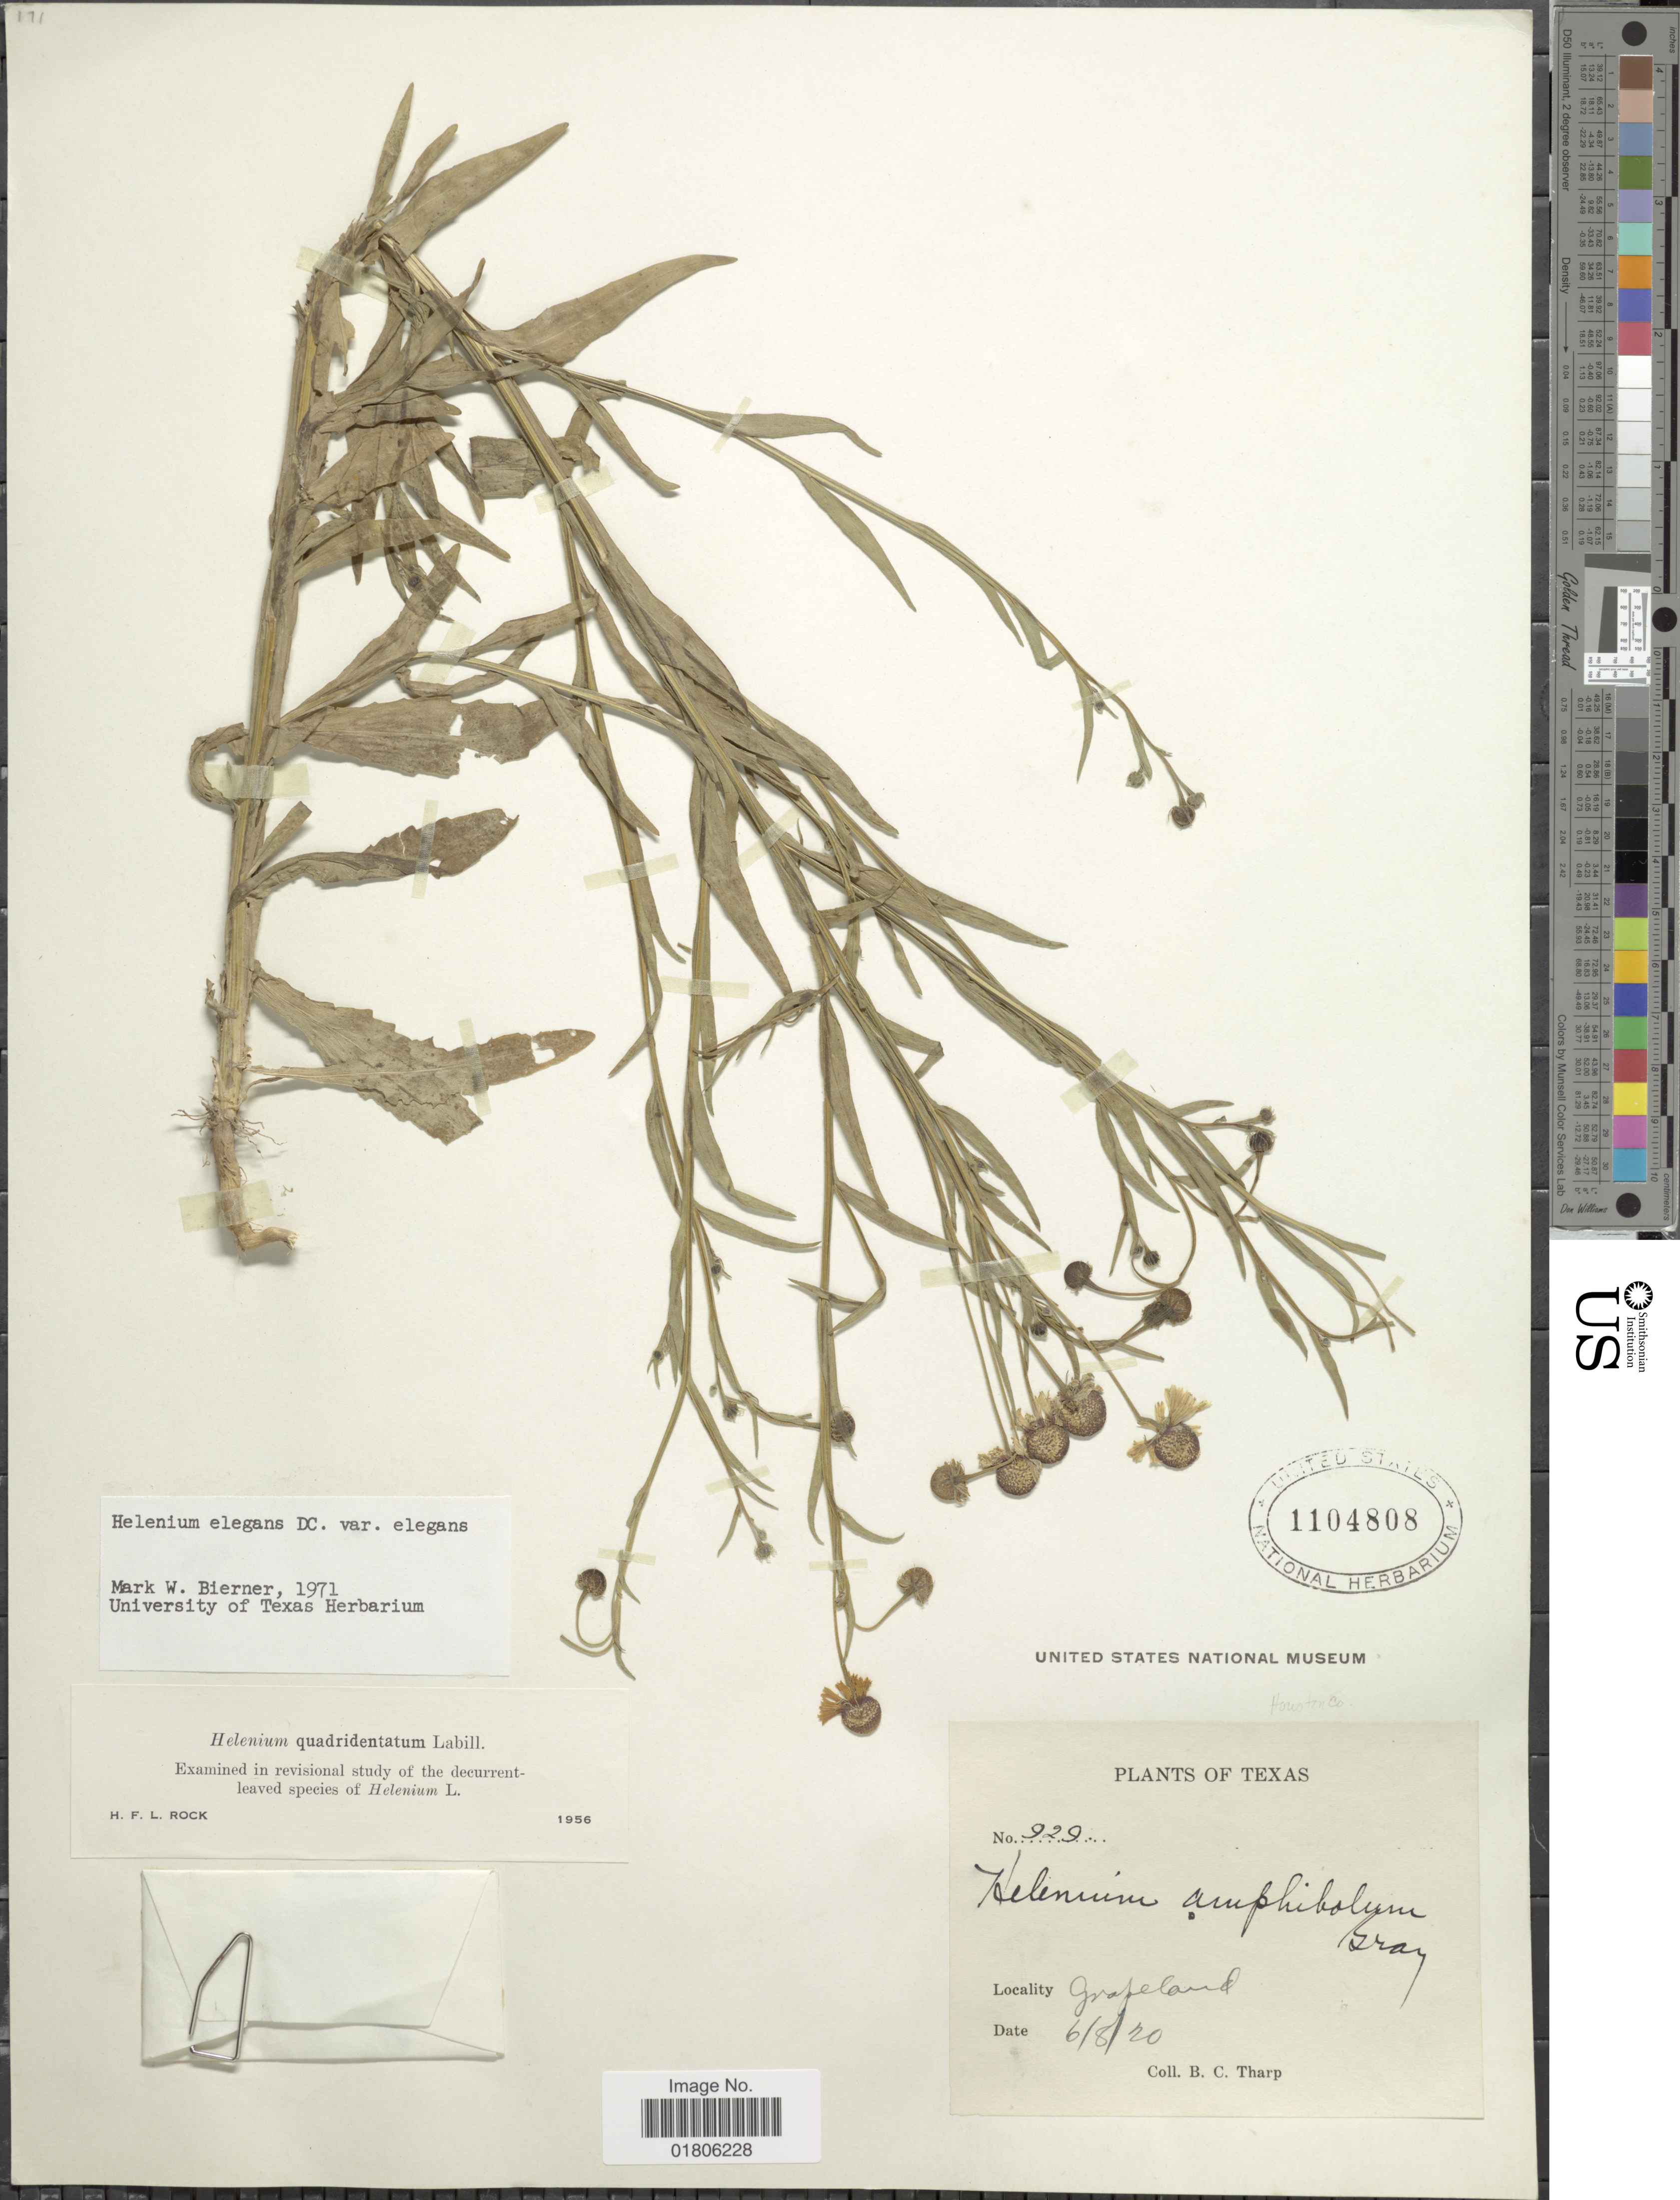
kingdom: Plantae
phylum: Tracheophyta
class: Magnoliopsida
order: Asterales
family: Asteraceae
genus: Helenium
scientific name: Helenium elegans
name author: DC.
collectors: B. C. Tharp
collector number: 929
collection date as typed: Transcribed d/m/y: 8/6/20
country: United States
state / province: Texas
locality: Grapeland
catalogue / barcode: US 1104808